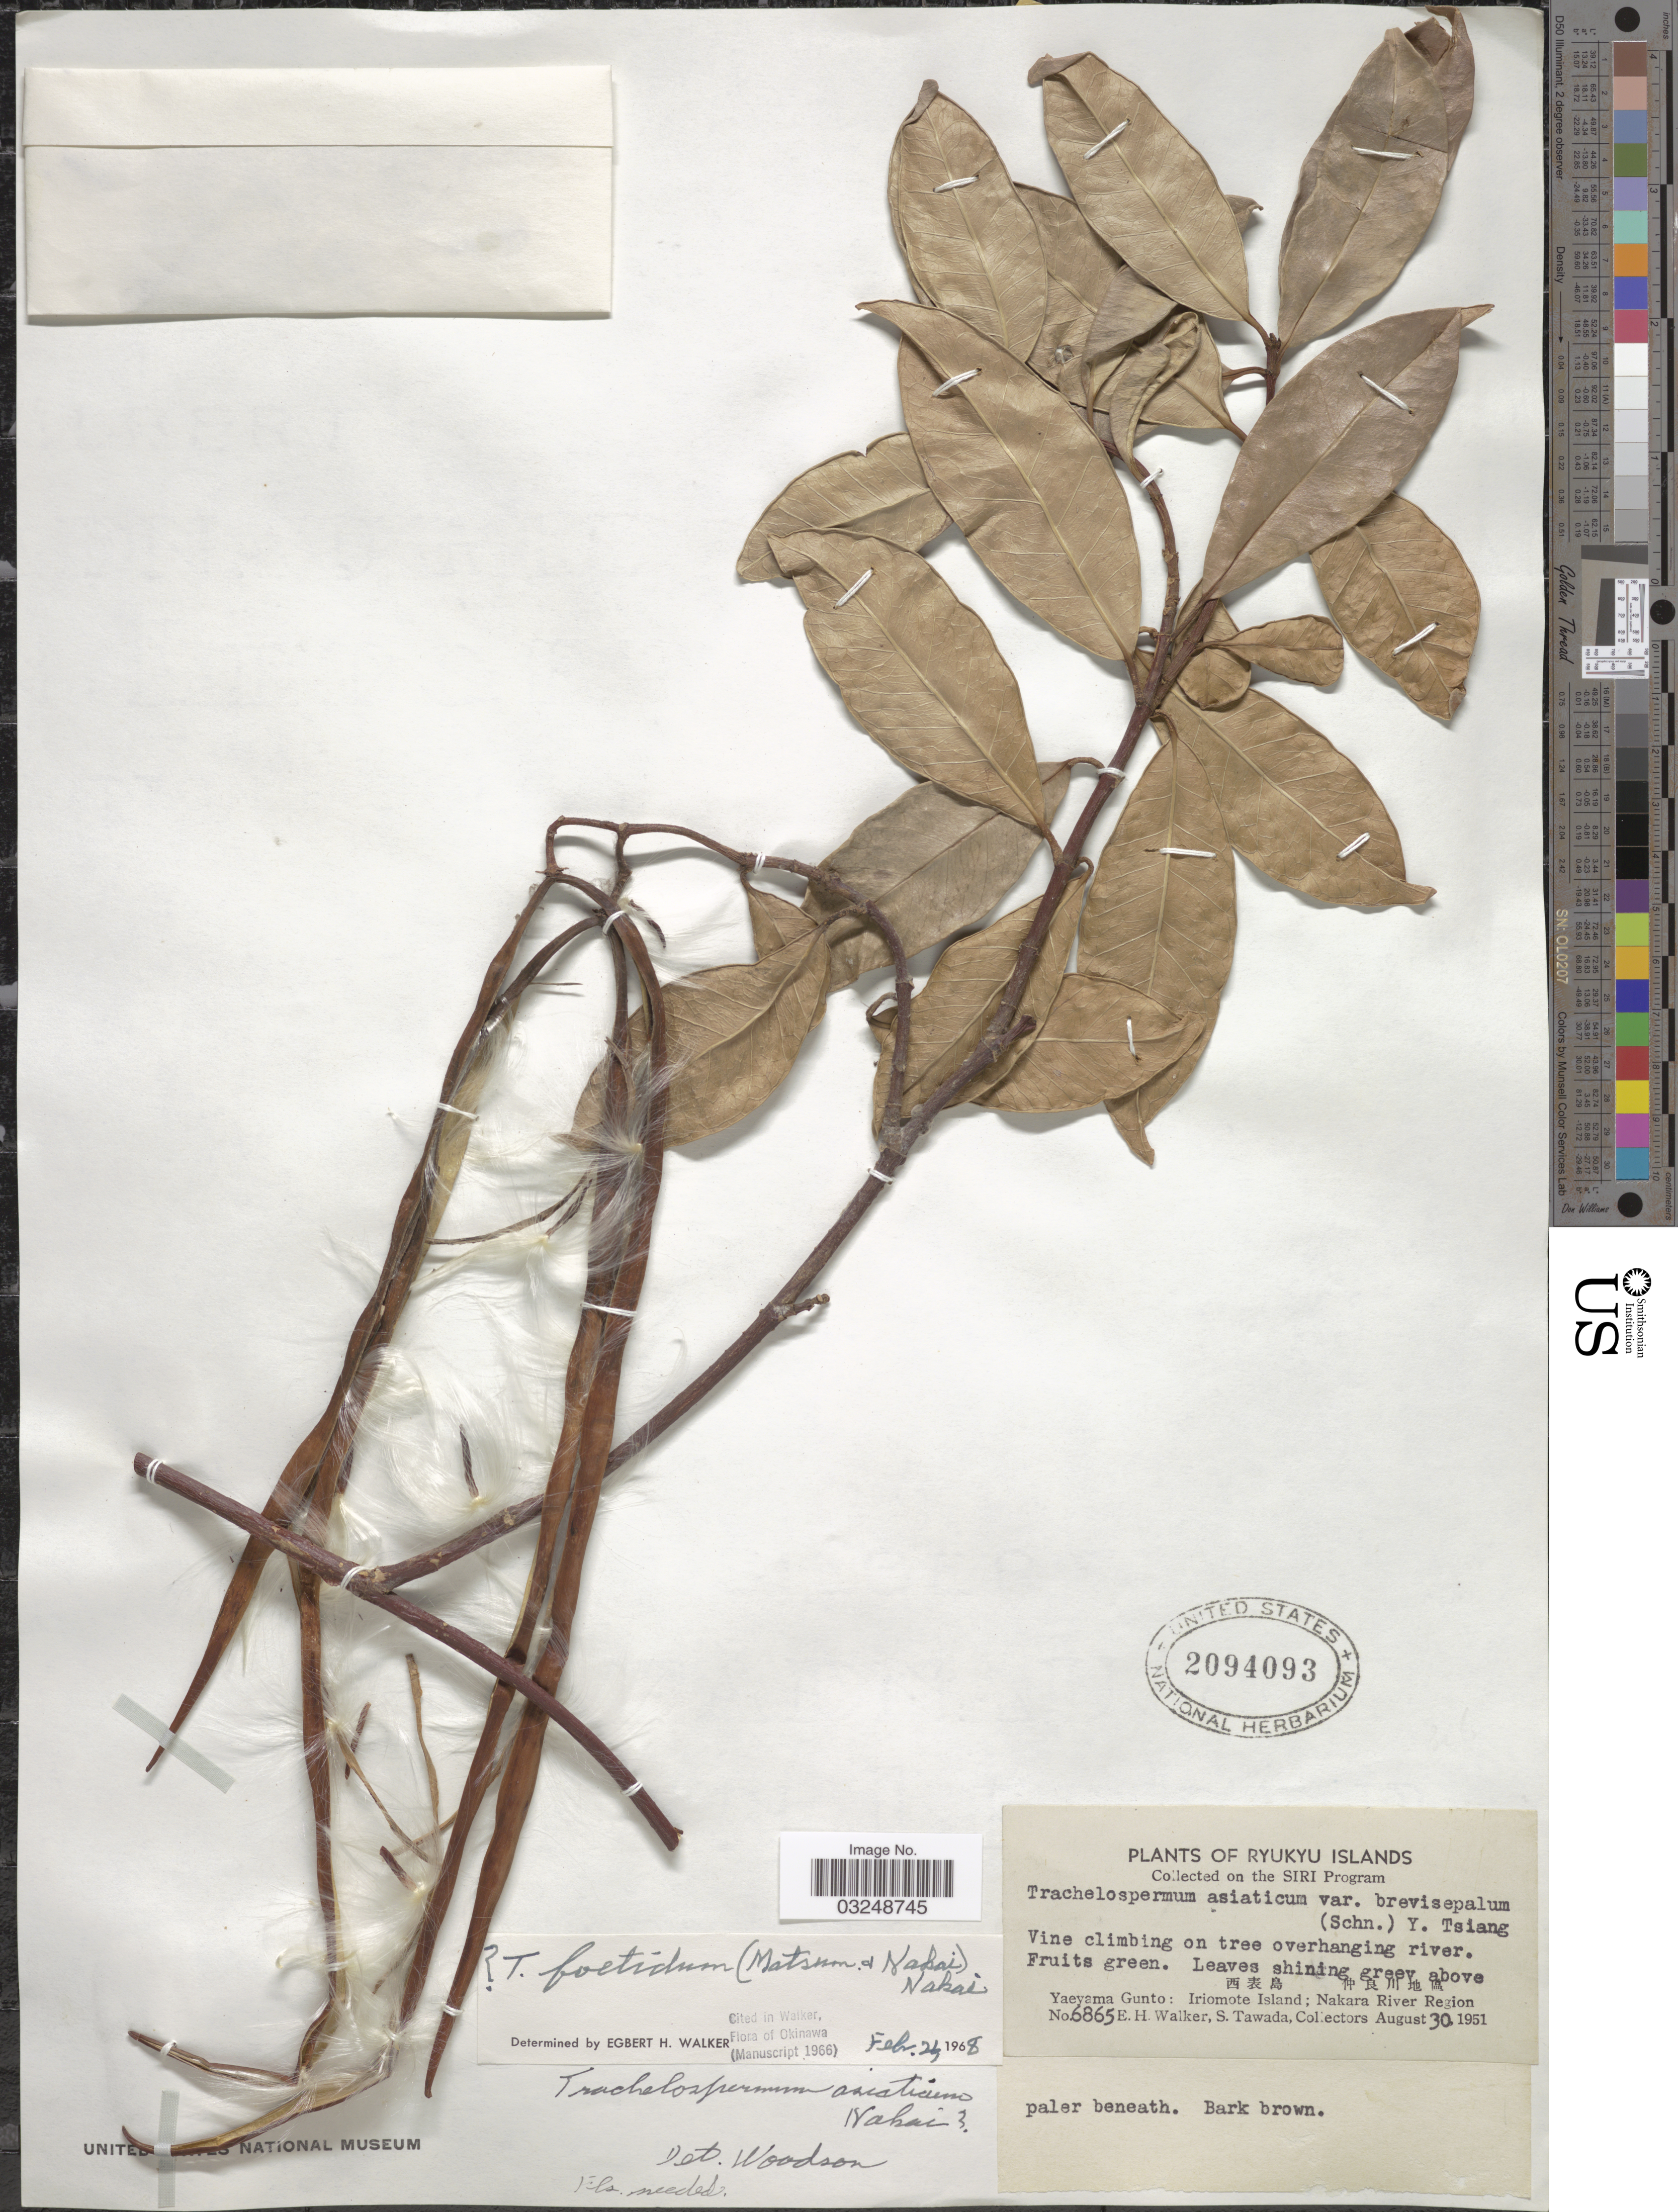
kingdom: Plantae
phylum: Tracheophyta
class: Magnoliopsida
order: Gentianales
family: Apocynaceae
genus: Trachelospermum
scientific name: Trachelospermum foetidum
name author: (Matsum. & Nakai) Nakai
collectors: E. H. Walker & S. Tawada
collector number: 6865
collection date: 1951-08-30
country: Japan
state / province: Okinawa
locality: Ryukyu Islands, Yaeyama Gunto: Iriomote Island; Nakara River Region.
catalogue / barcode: US 2094093